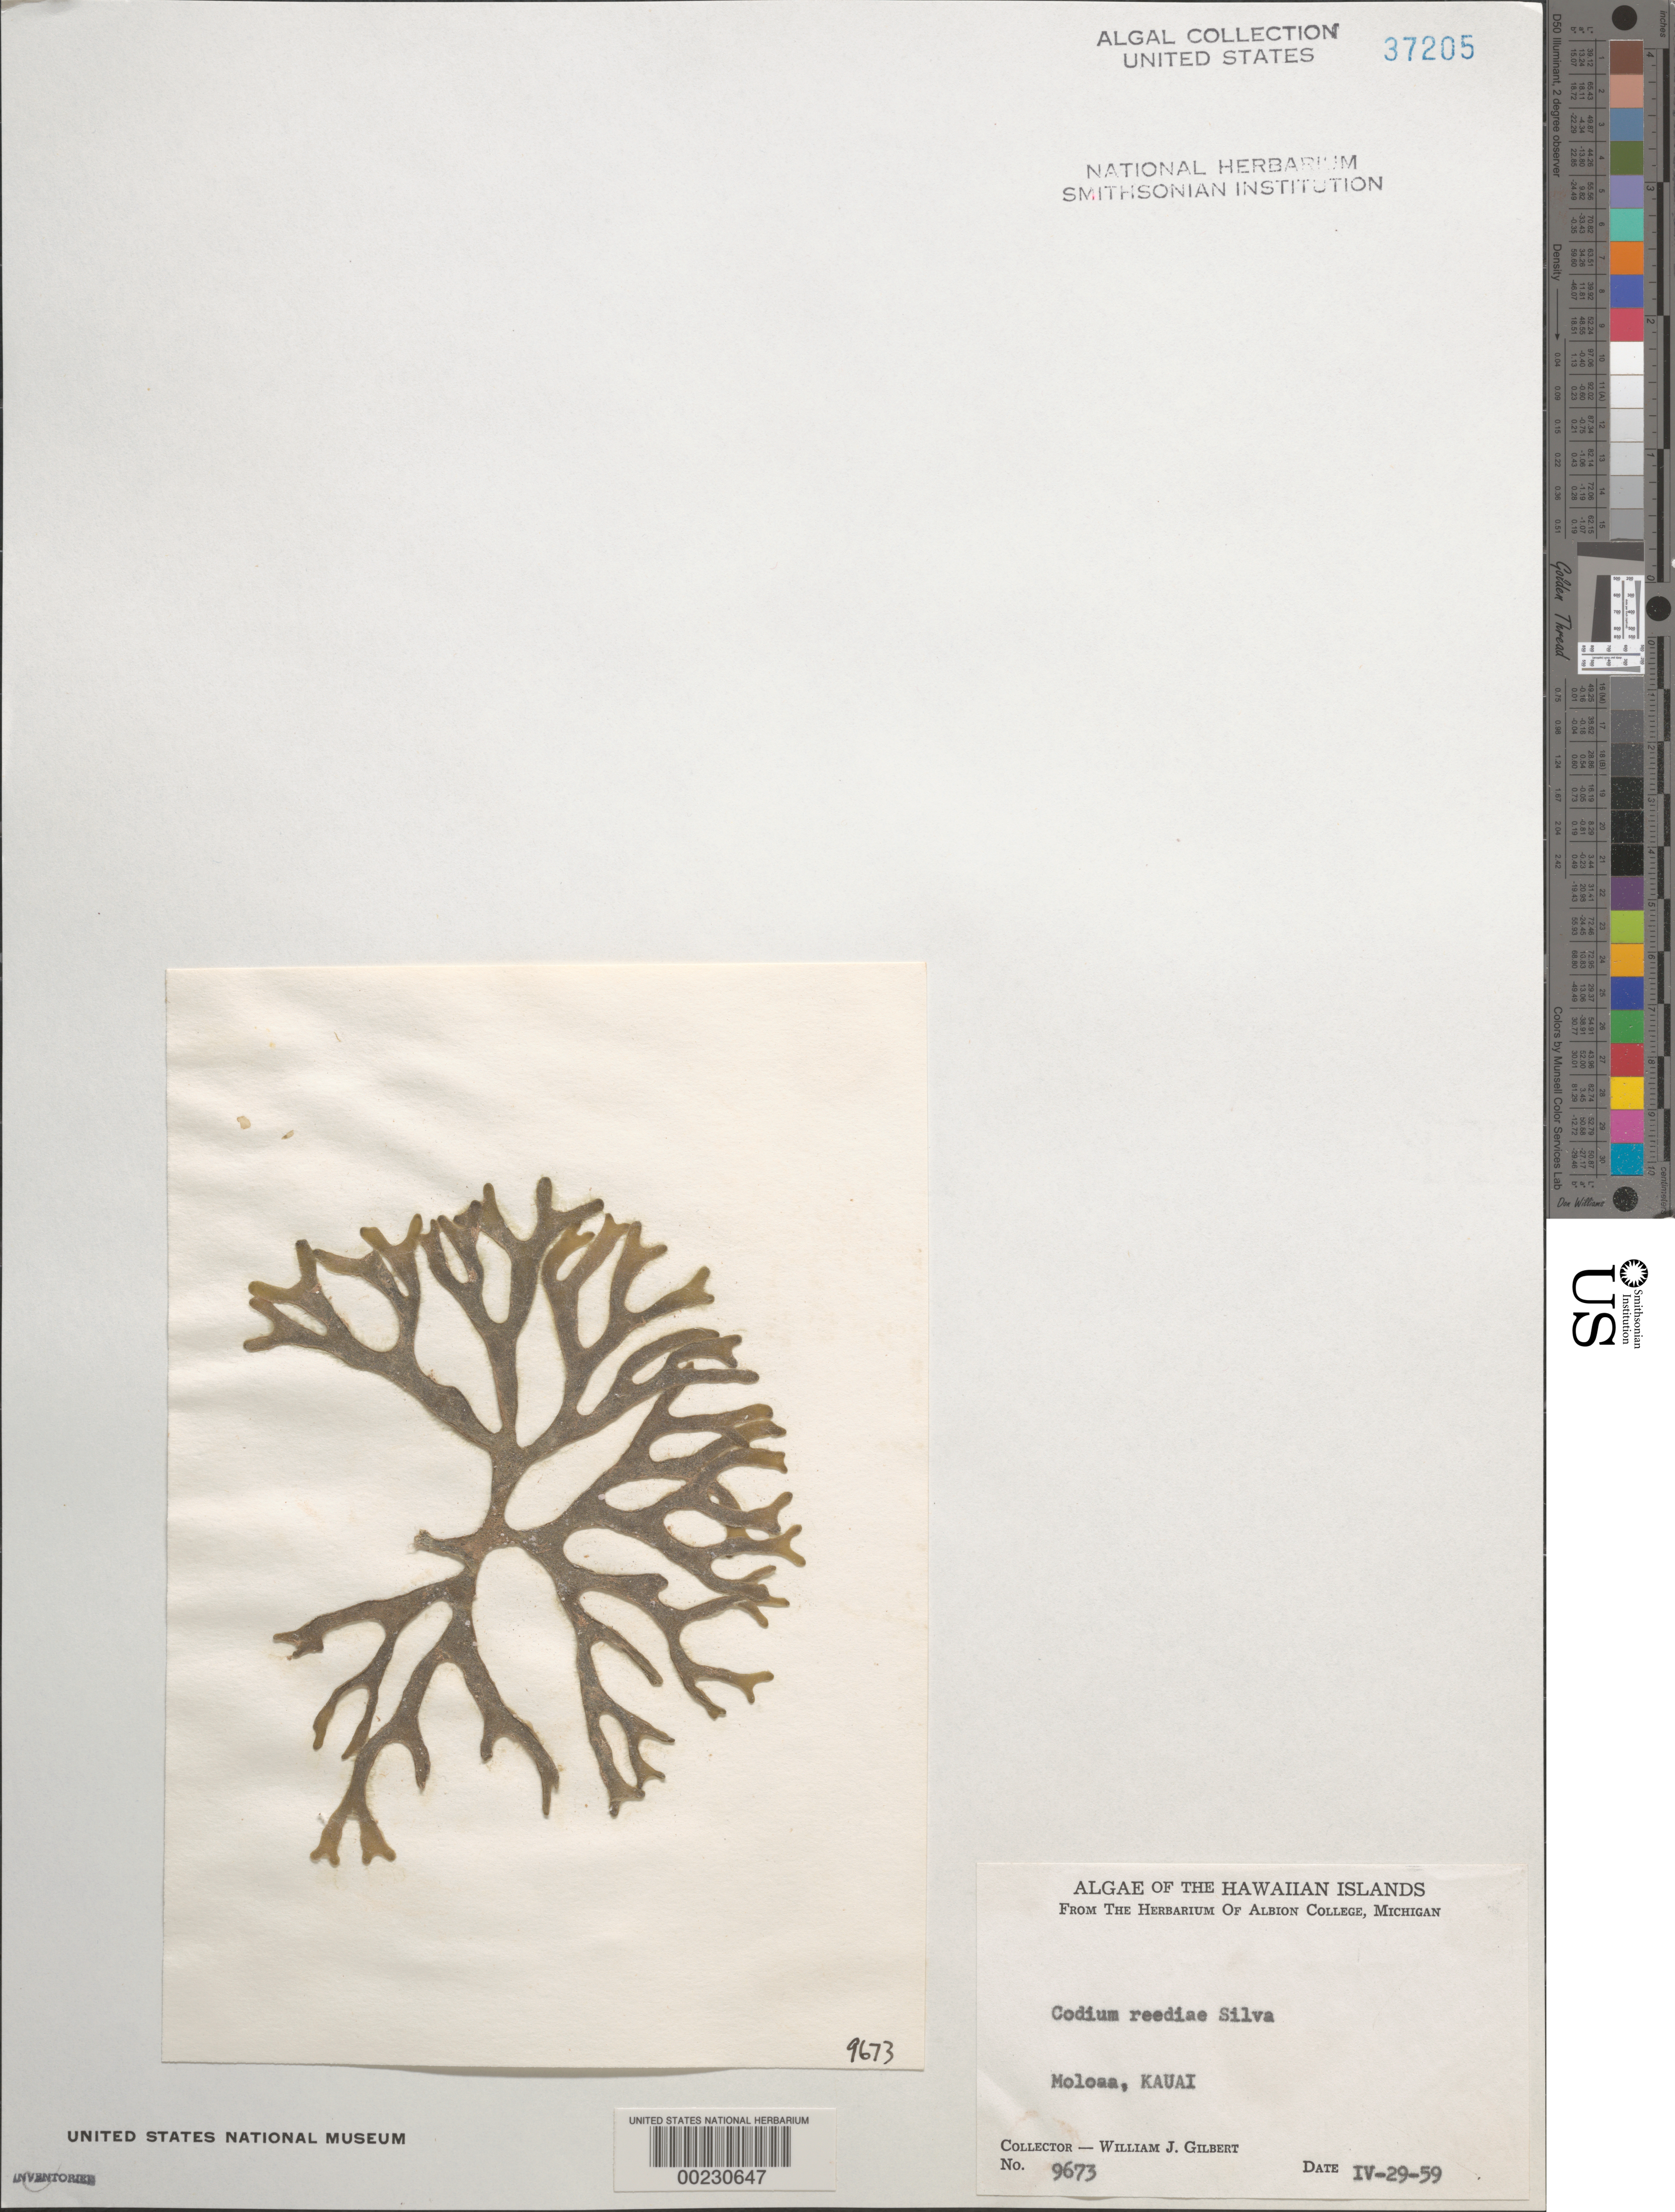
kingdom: Plantae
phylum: Chlorophyta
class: Ulvophyceae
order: Bryopsidales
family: Codiaceae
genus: Codium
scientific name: Codium reediae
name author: P.C. Silva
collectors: W. J. Gilbert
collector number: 9673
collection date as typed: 29 Apr 1959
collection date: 1959-04-29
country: United States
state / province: Hawaii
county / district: Kaui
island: Kaua'i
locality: Moloaa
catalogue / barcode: US 37205